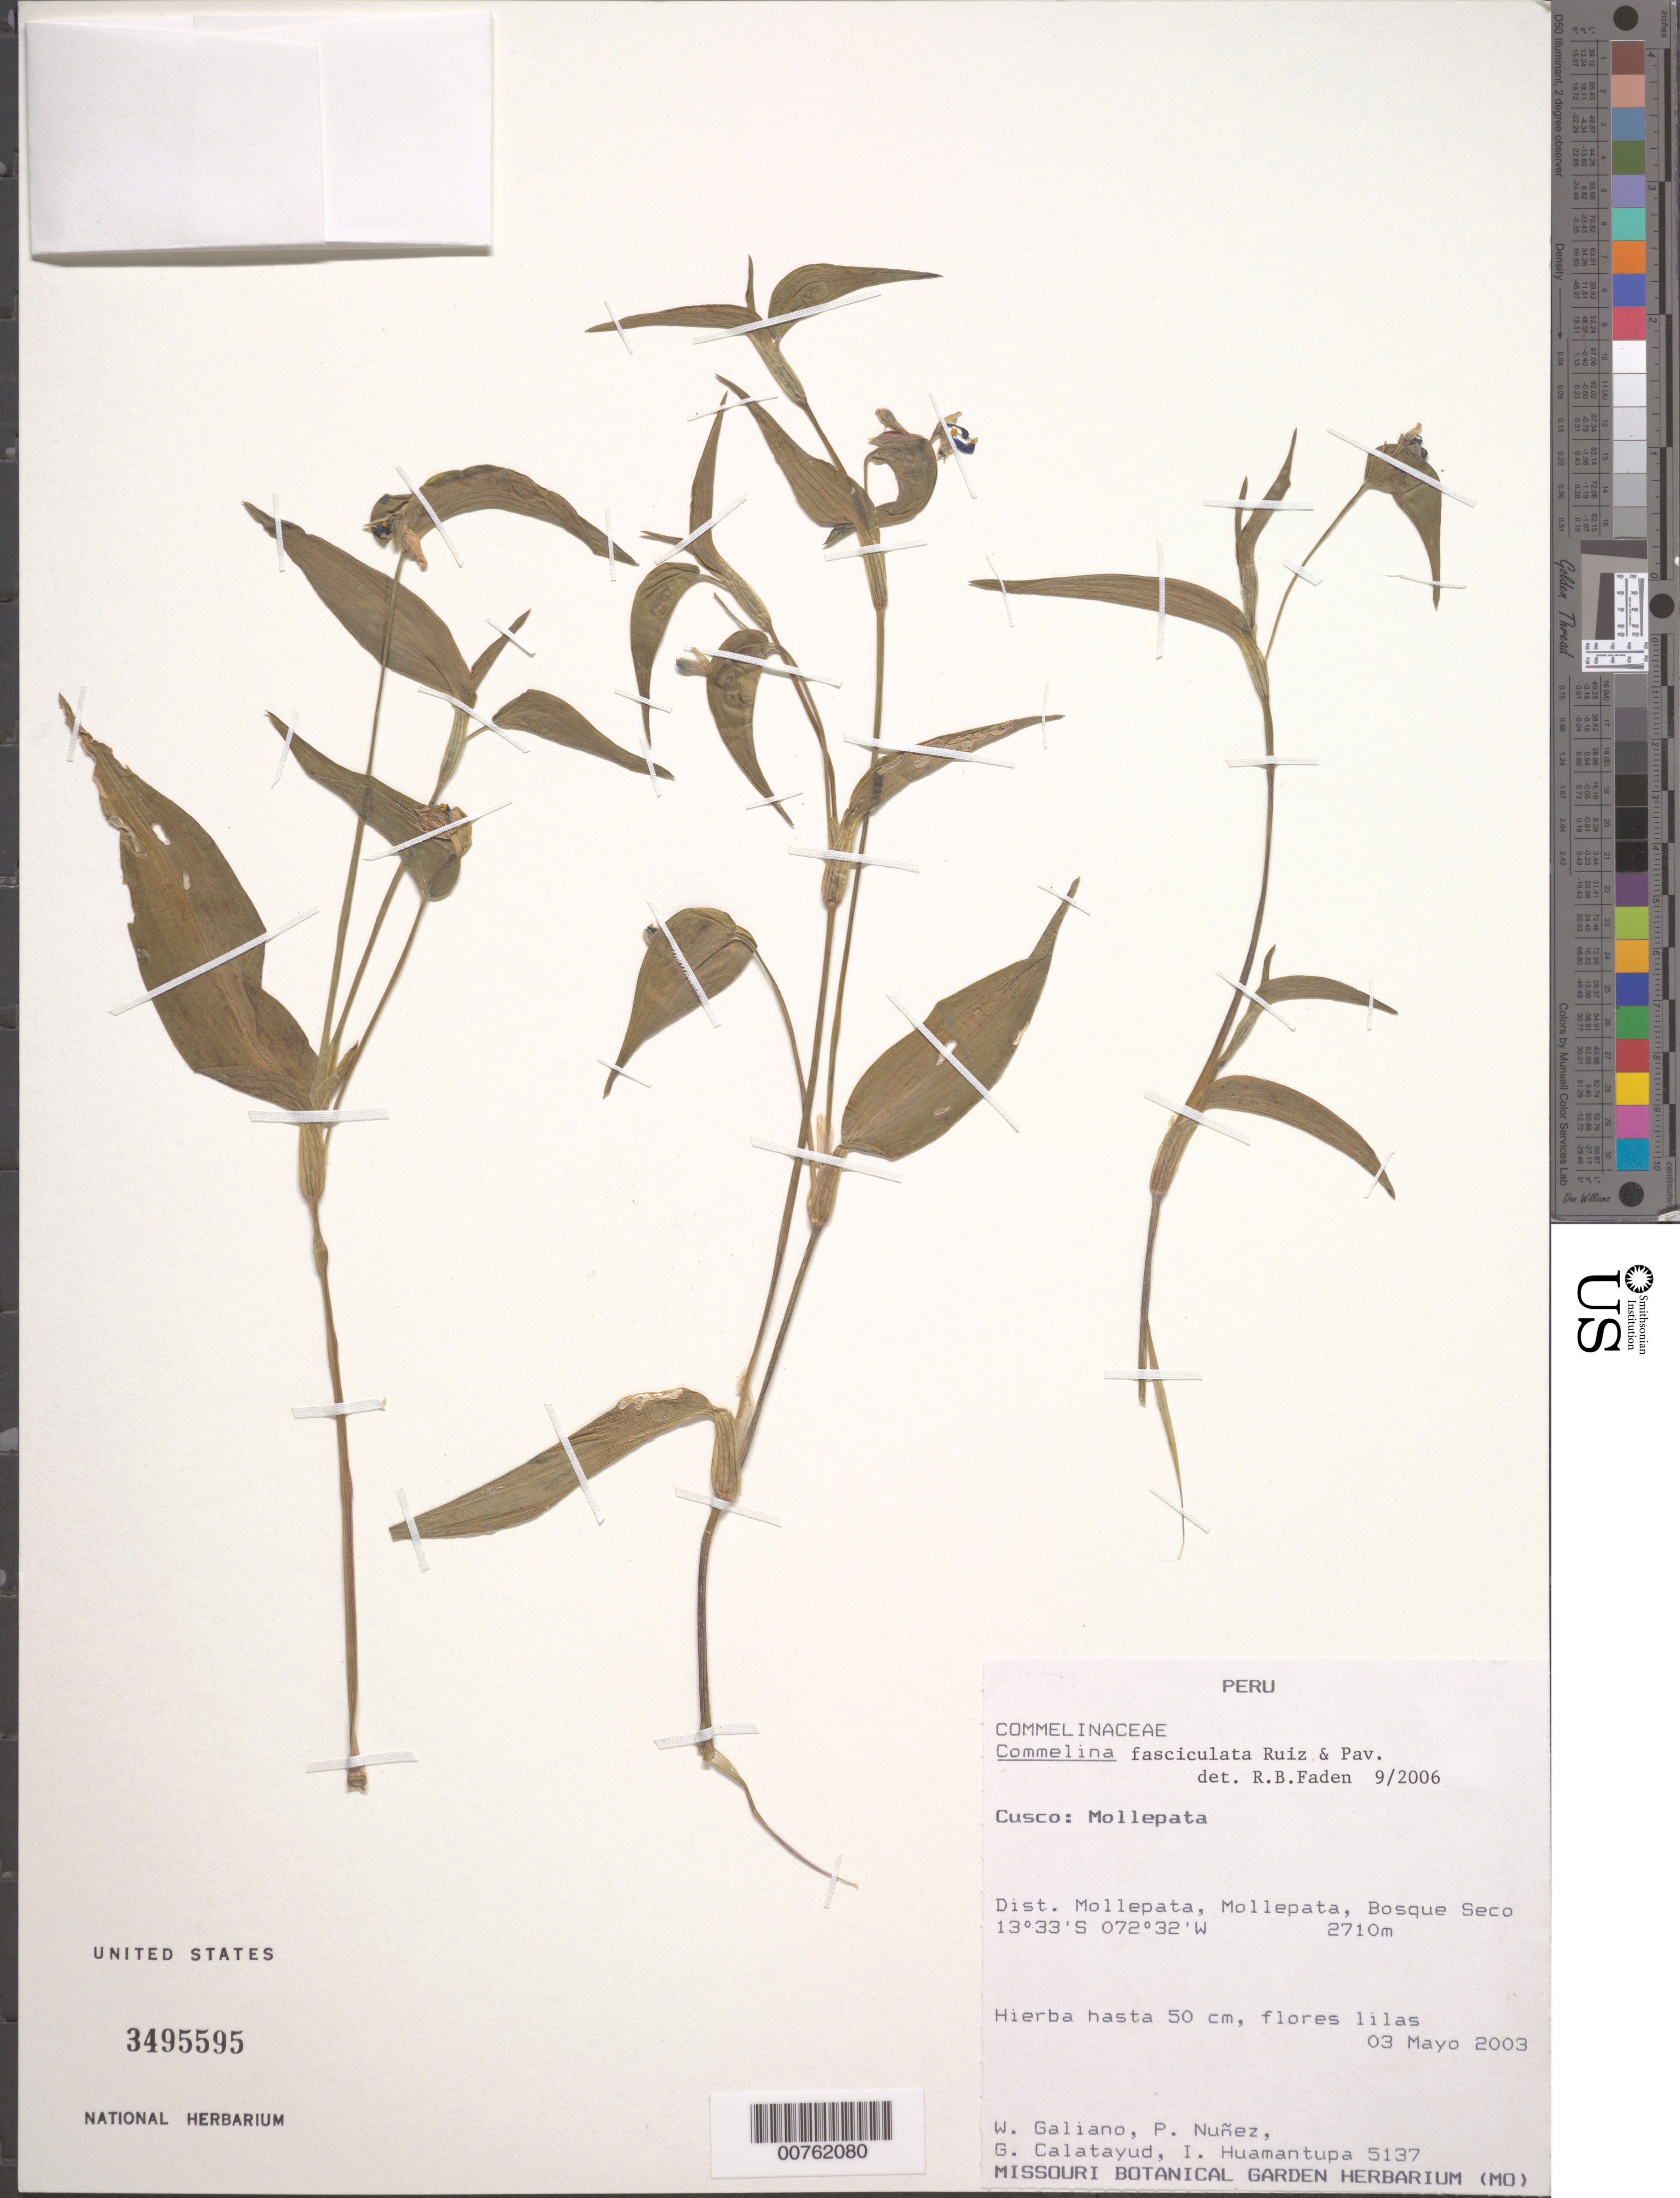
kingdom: Plantae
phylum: Tracheophyta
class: Liliopsida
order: Commelinales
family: Commelinaceae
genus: Commelina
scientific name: Commelina fasciculata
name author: Ruiz & Pav.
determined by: Faden, Robert B., (US), Smithsonian Institution - National Museum of Natural History (UNITED STATES)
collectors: W. Galiano et al.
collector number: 5137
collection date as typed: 03 May 2003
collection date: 2003-05-03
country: Peru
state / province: Cusco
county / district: Anta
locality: Bosque Seco, Mollepata Dist.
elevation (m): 2710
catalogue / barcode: US 3495595